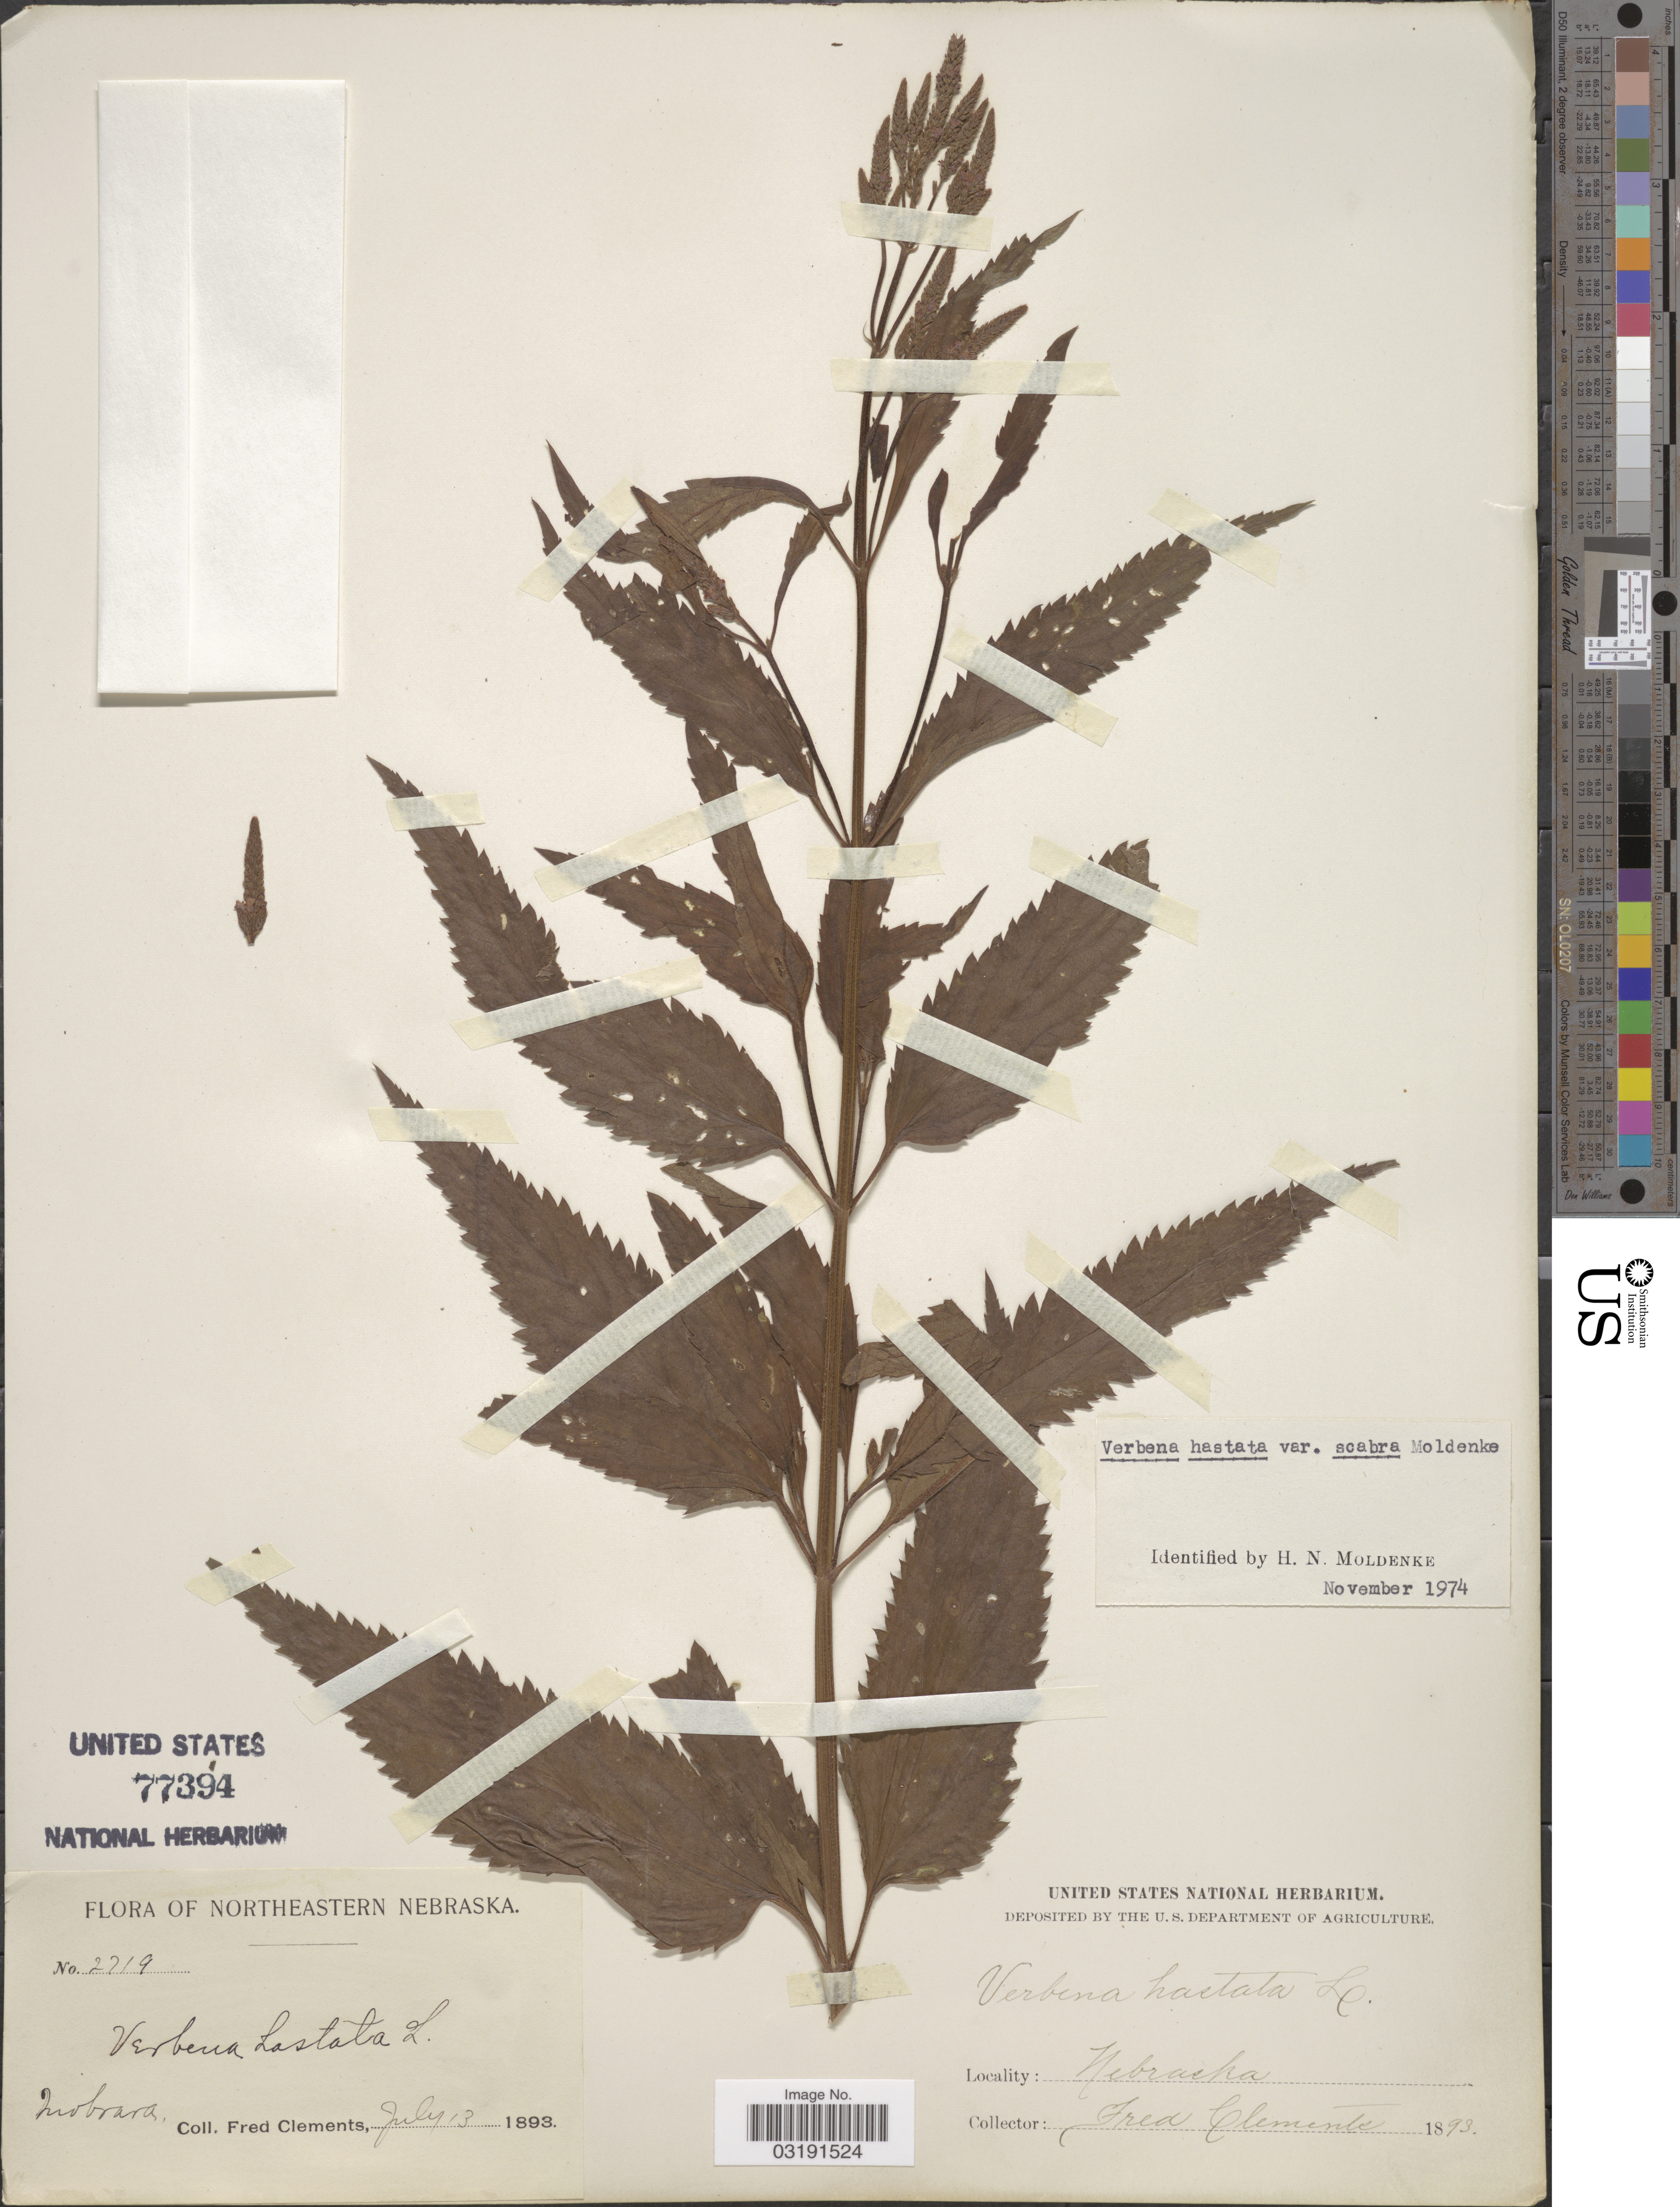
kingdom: Plantae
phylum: Tracheophyta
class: Magnoliopsida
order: Lamiales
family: Verbenaceae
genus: Verbena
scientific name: Verbena hastata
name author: L.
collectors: F. Clements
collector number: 2719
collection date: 1893-07-13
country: United States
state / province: Nebraska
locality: Northeastern Nebraska, Niobrara.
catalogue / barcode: US 77394